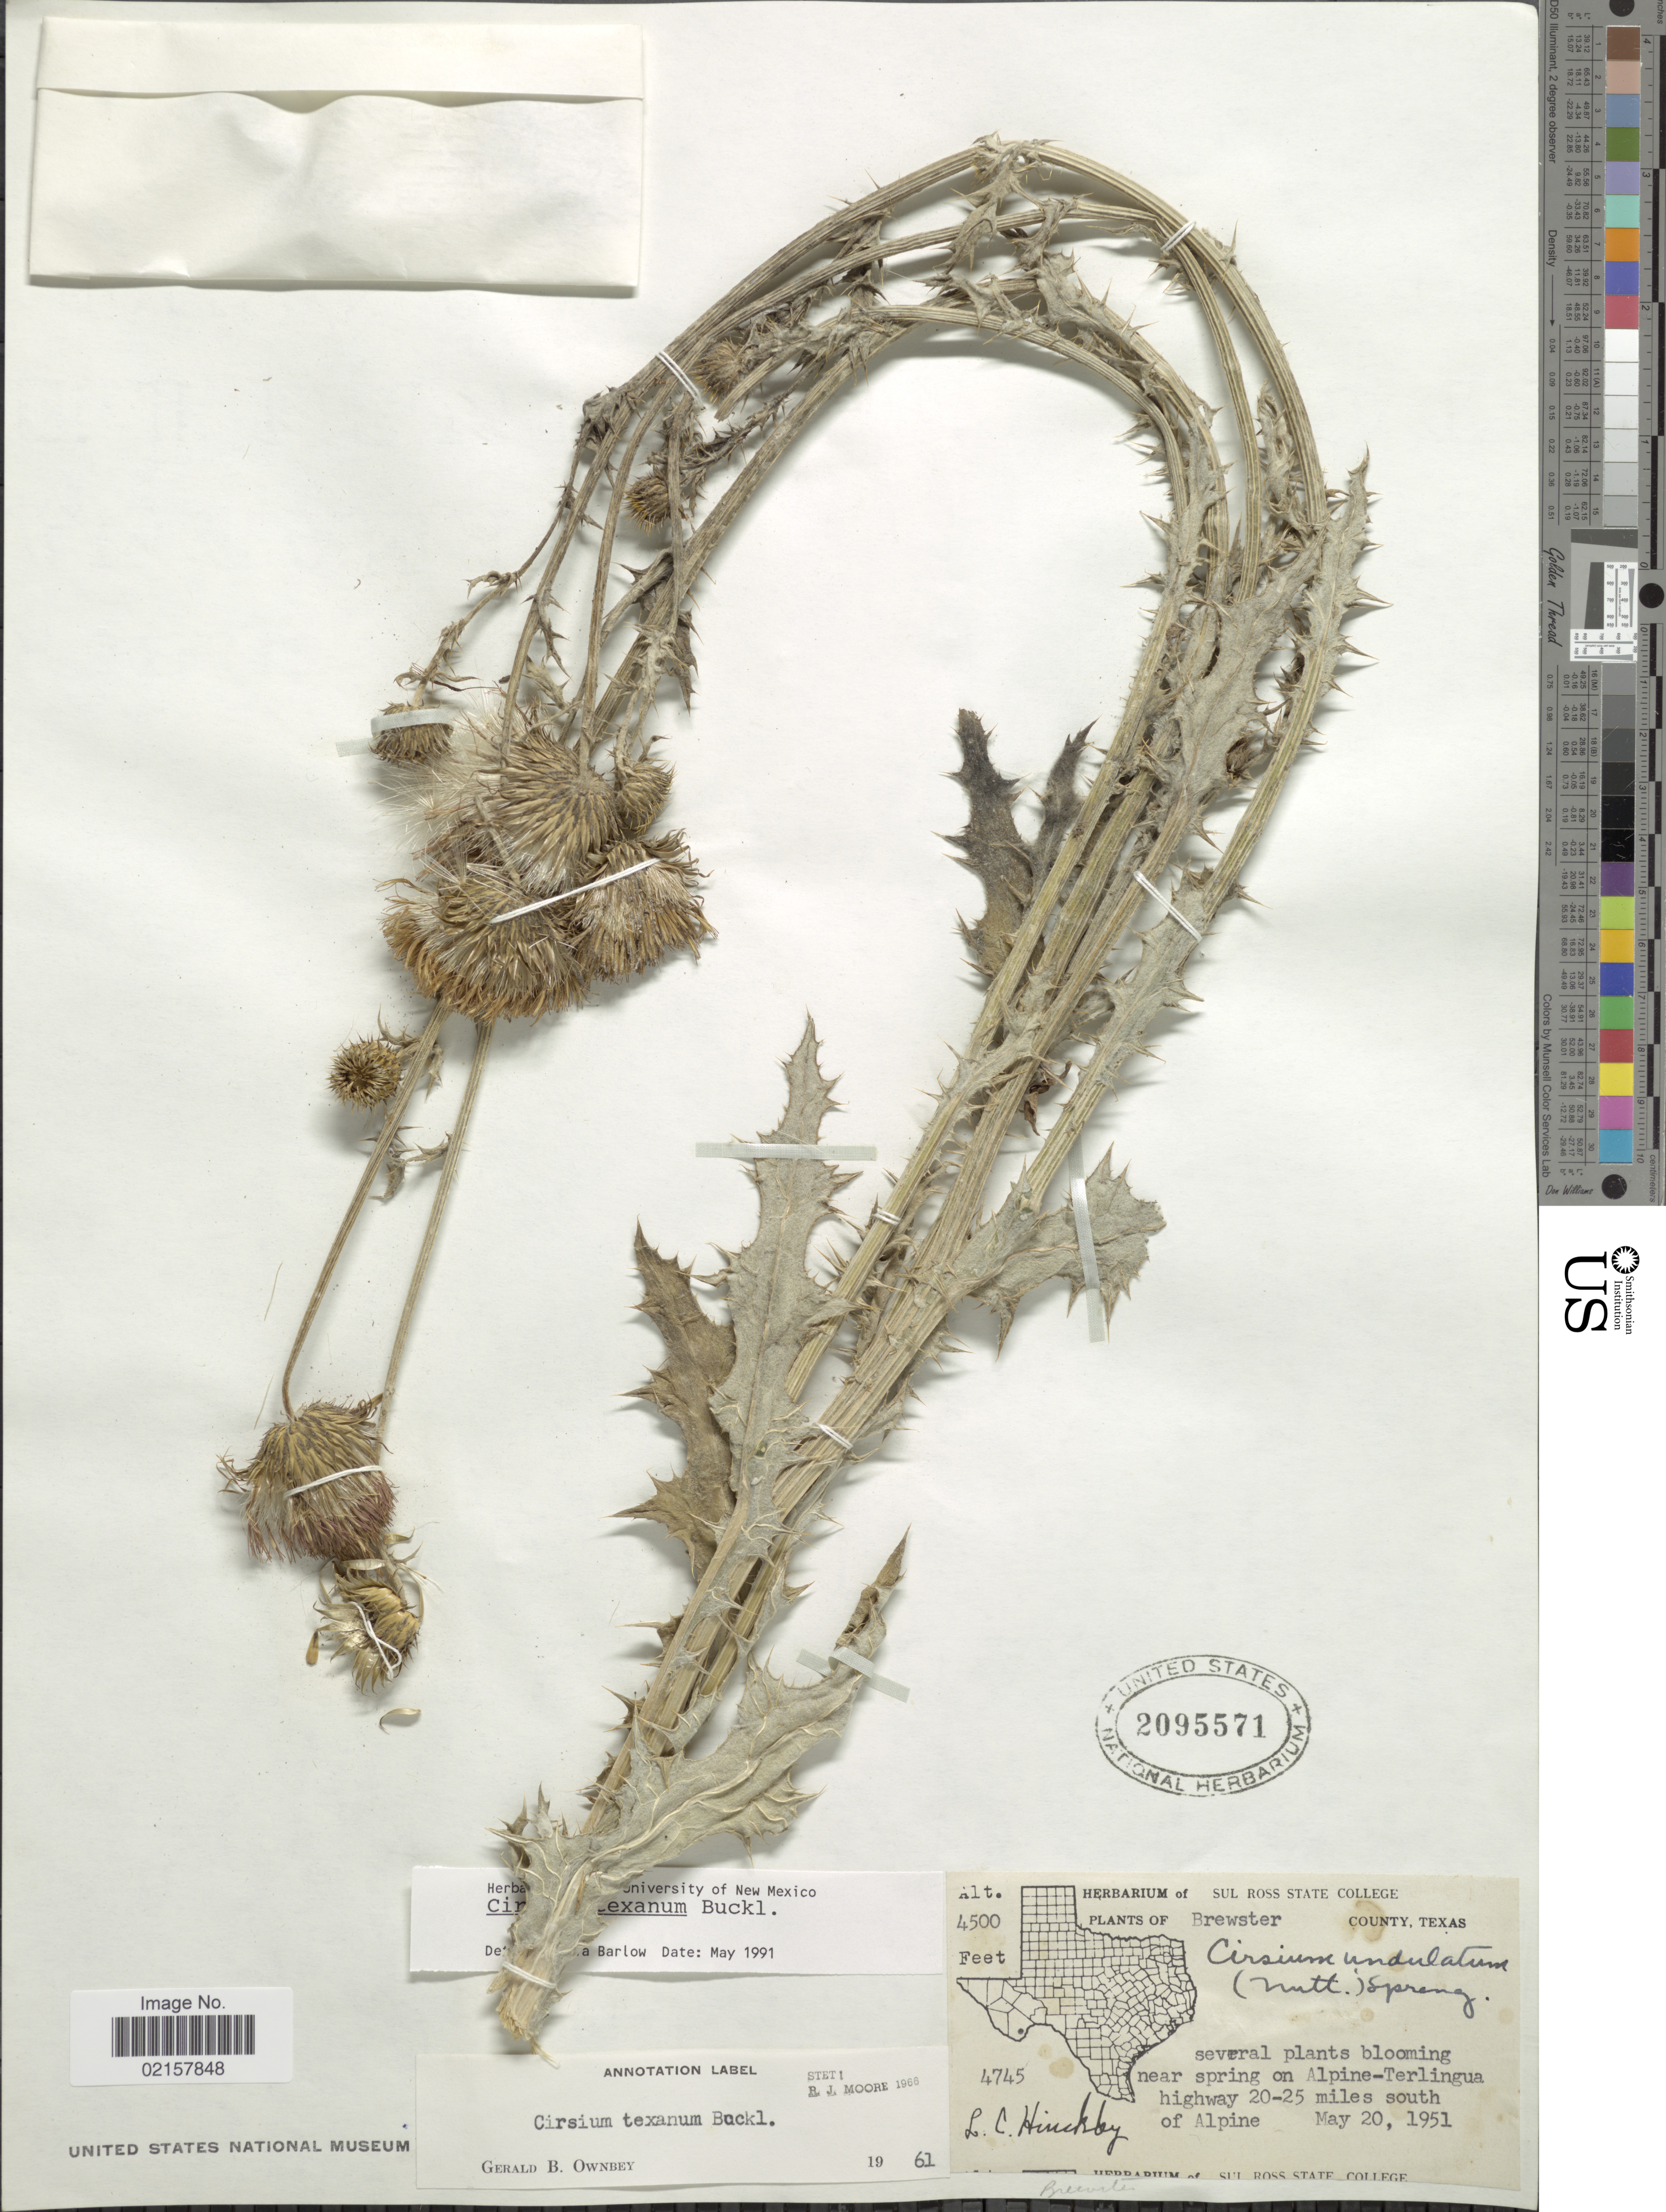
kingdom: Plantae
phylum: Tracheophyta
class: Magnoliopsida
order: Asterales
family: Asteraceae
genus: Cirsium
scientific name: Cirsium texanum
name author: Buckley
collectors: L. Hinckley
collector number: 4745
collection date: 1951-05-20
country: United States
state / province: Texas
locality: Brewster County, near spring on highway 20-25 miles south of Alpine.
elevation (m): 1372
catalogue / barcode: US 2095571